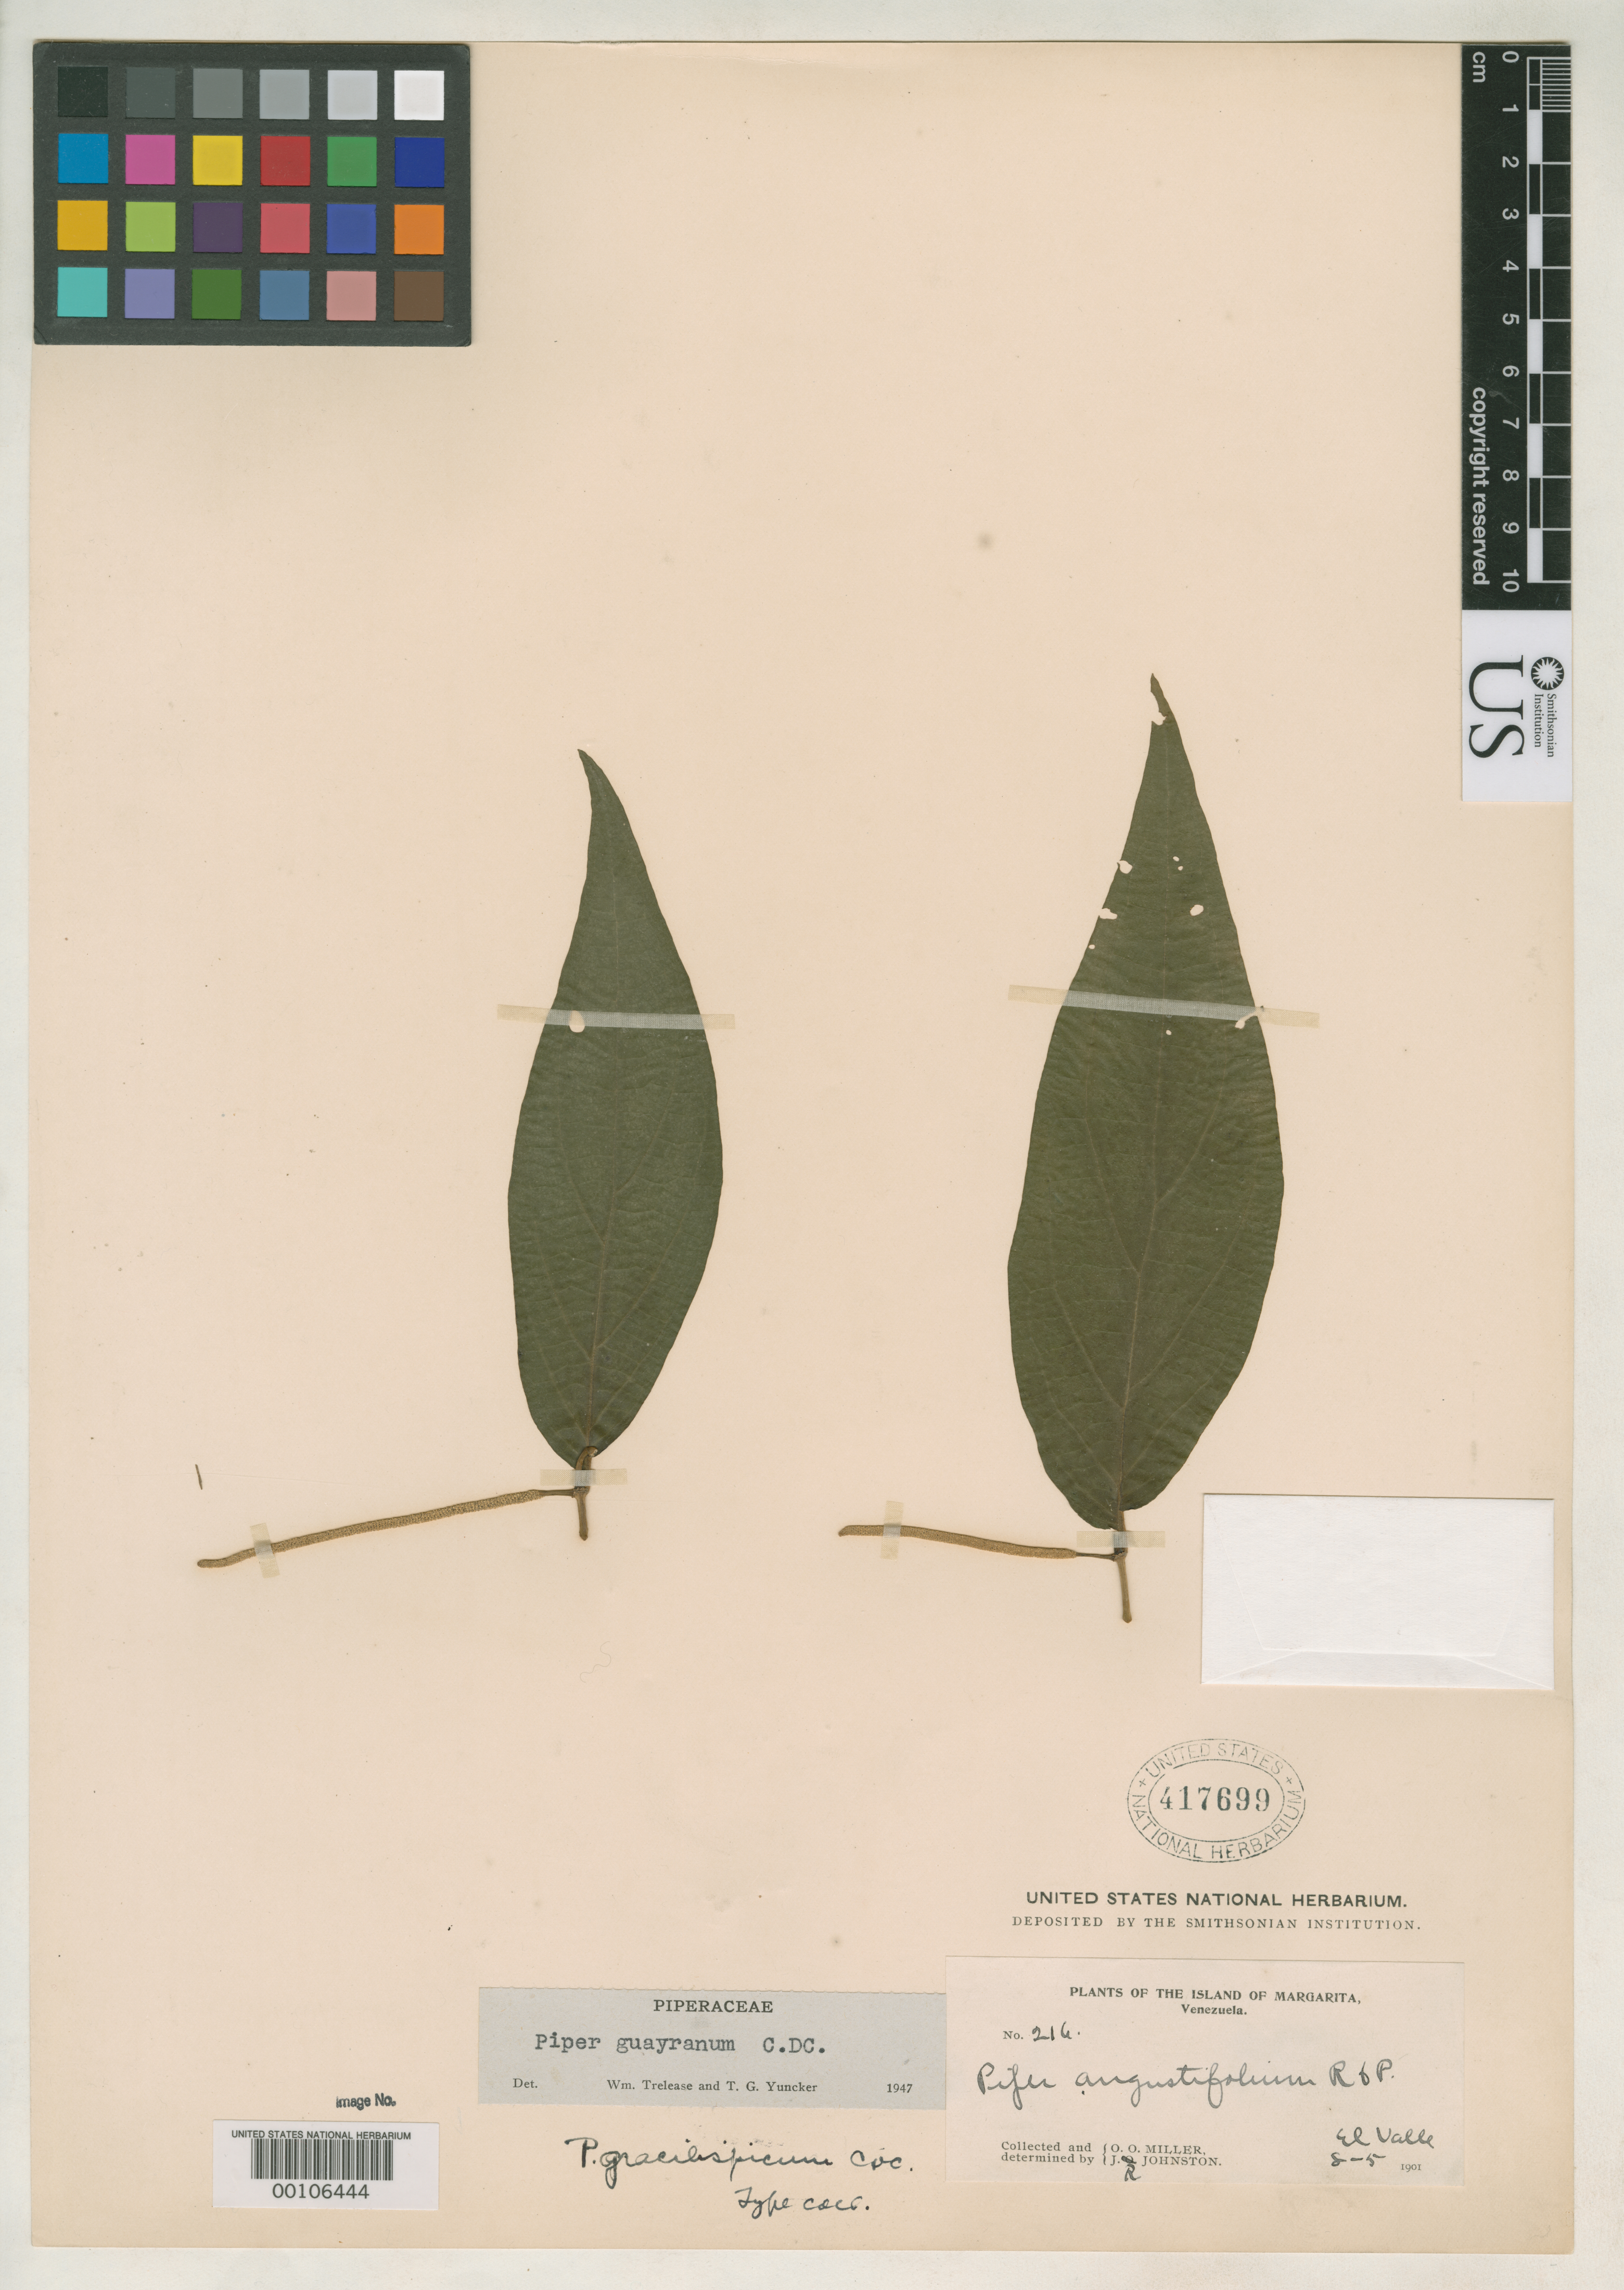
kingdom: Plantae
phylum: Tracheophyta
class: Magnoliopsida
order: Piperales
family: Piperaceae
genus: Piper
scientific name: Piper gracilispicum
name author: C. DC.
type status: Isotype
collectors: O. O. Miller & J. Johnston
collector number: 216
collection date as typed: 05 Aug 1901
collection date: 1901-08-05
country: Colombia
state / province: Valle del Cauca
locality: Margareta.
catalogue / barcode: US 417699